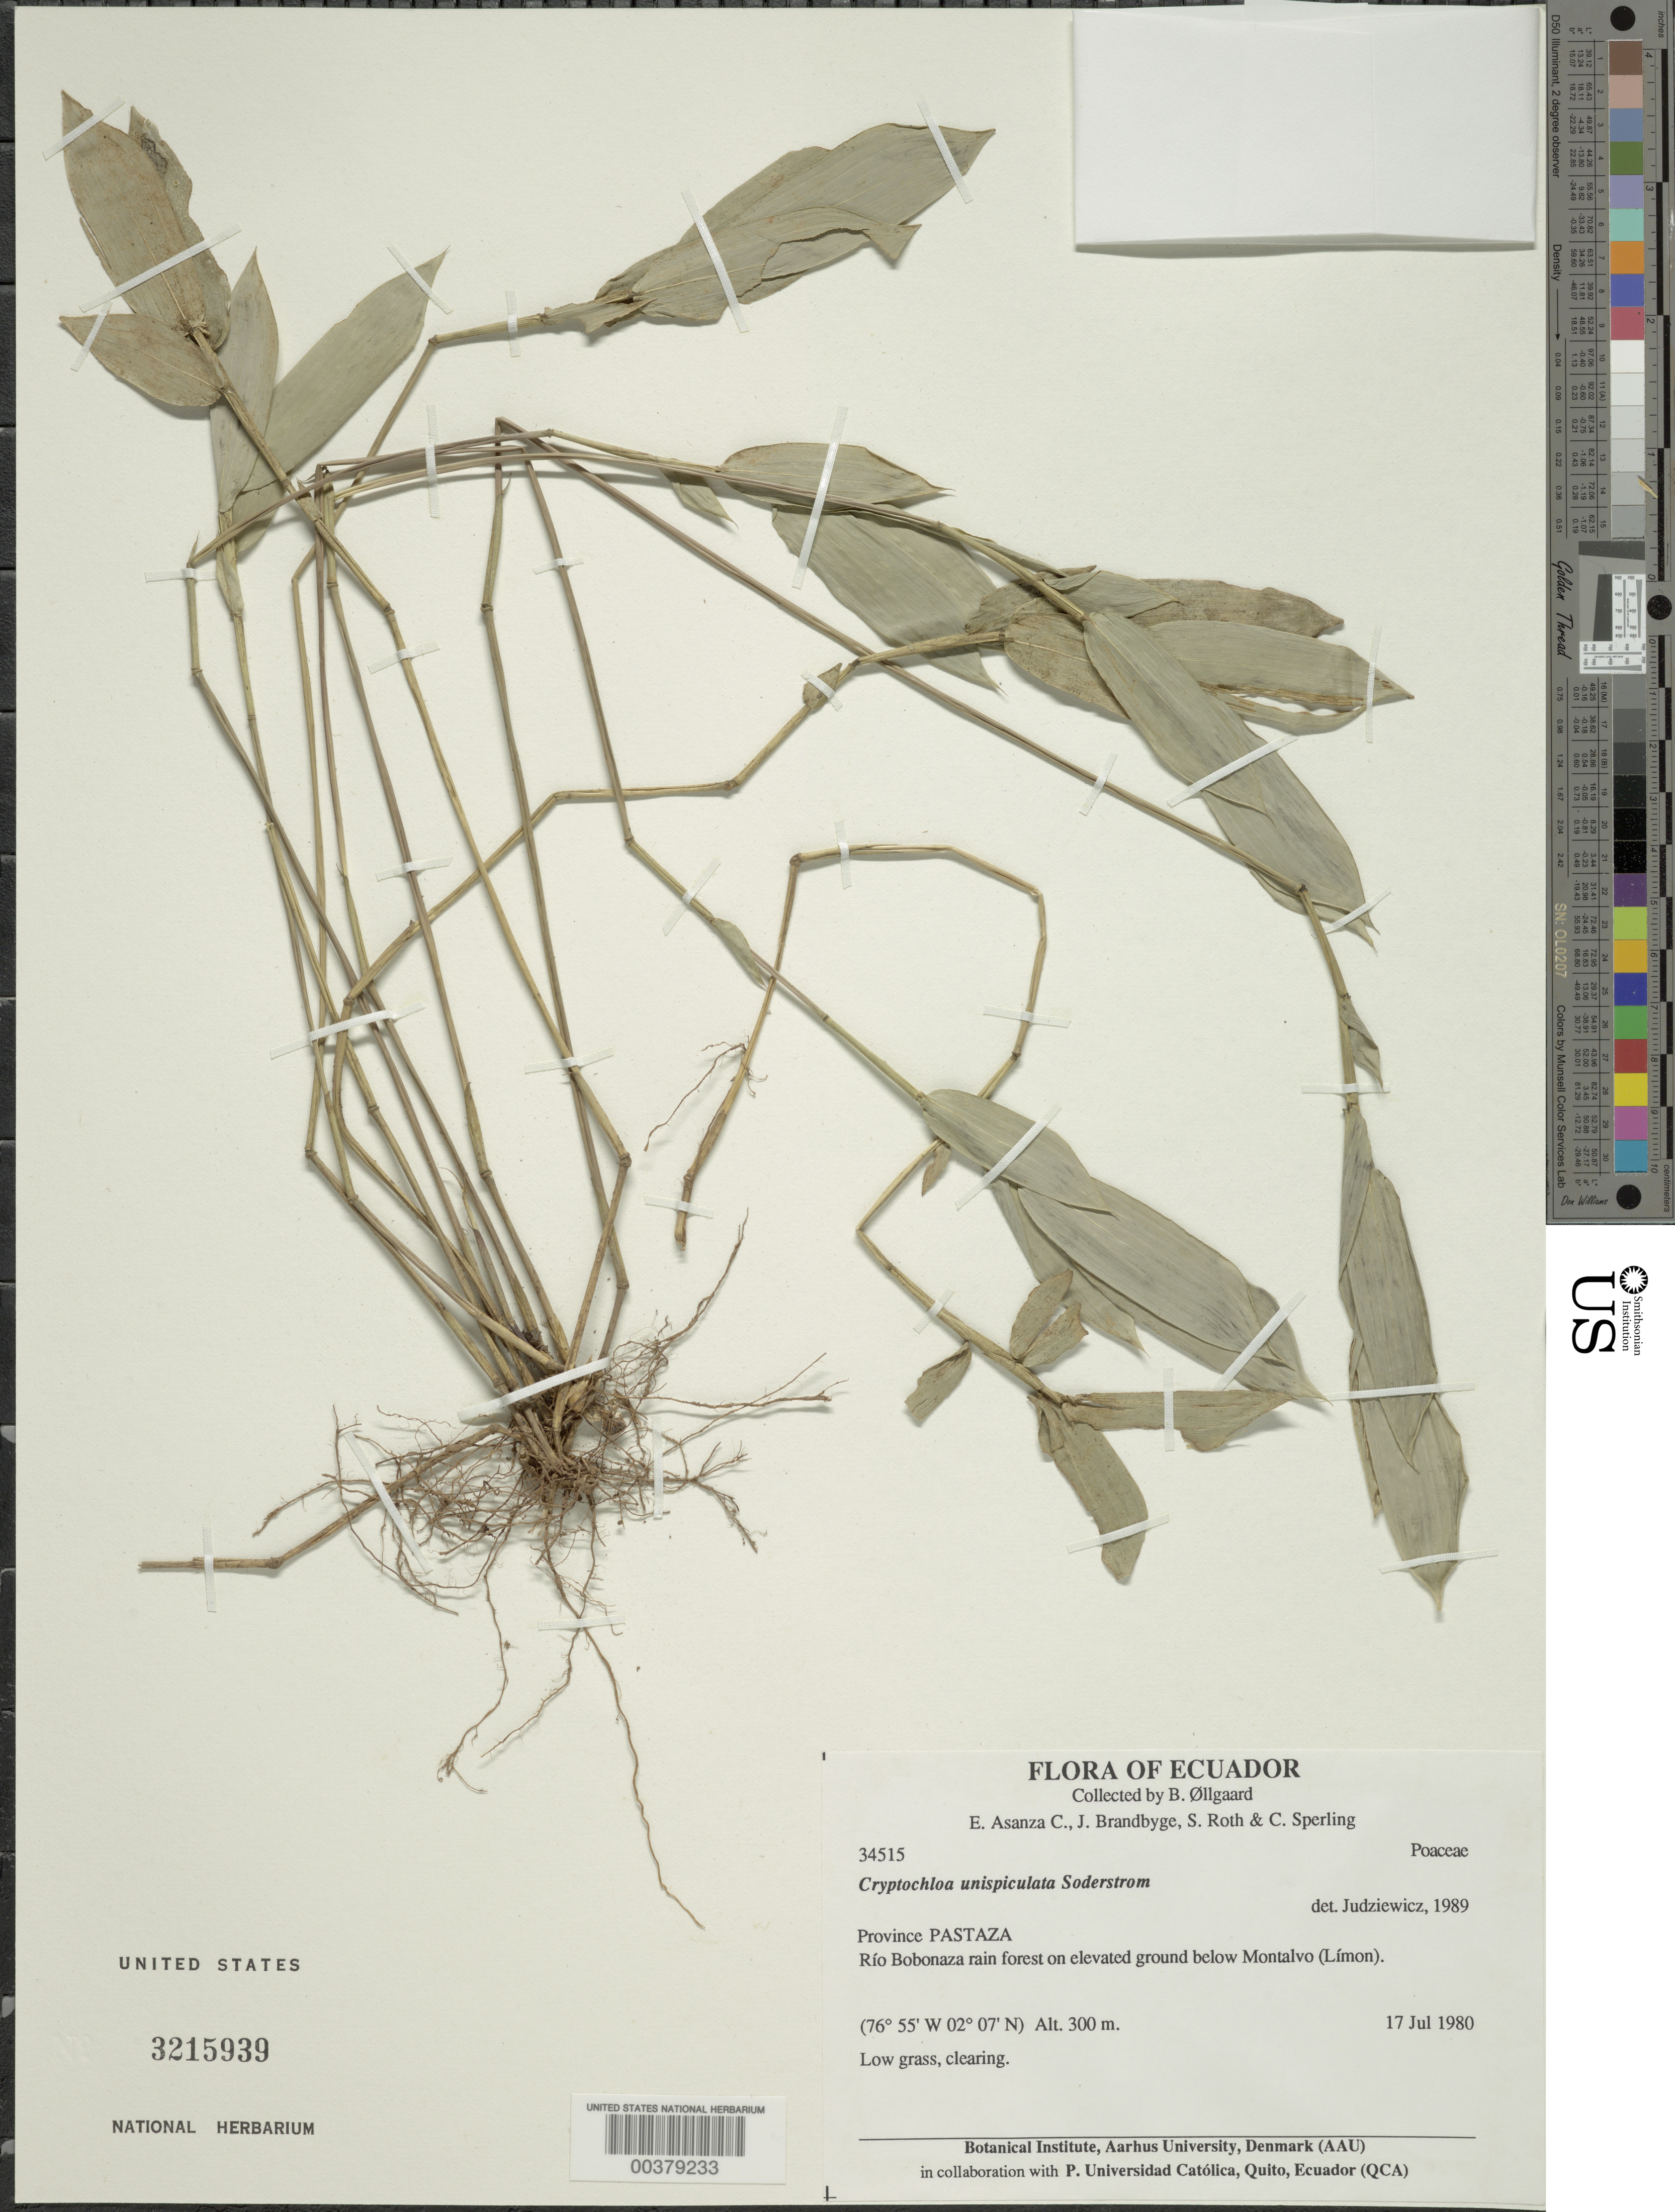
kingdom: Plantae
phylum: Tracheophyta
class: Liliopsida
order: Poales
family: Poaceae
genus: Cryptochloa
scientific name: Cryptochloa unispiculata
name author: Soderstr.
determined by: Judziewicz, E. J.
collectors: B. Øllgaard, E. Asanza C., J. Brandbyge & S. Roth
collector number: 34515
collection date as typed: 17 Jul 1980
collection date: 1980-07-17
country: Ecuador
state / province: Pastaza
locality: Rio bobonaza rain forest below montalvo (Limon)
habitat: Rain forest; low grass clearing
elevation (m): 300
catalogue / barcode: US 3215939